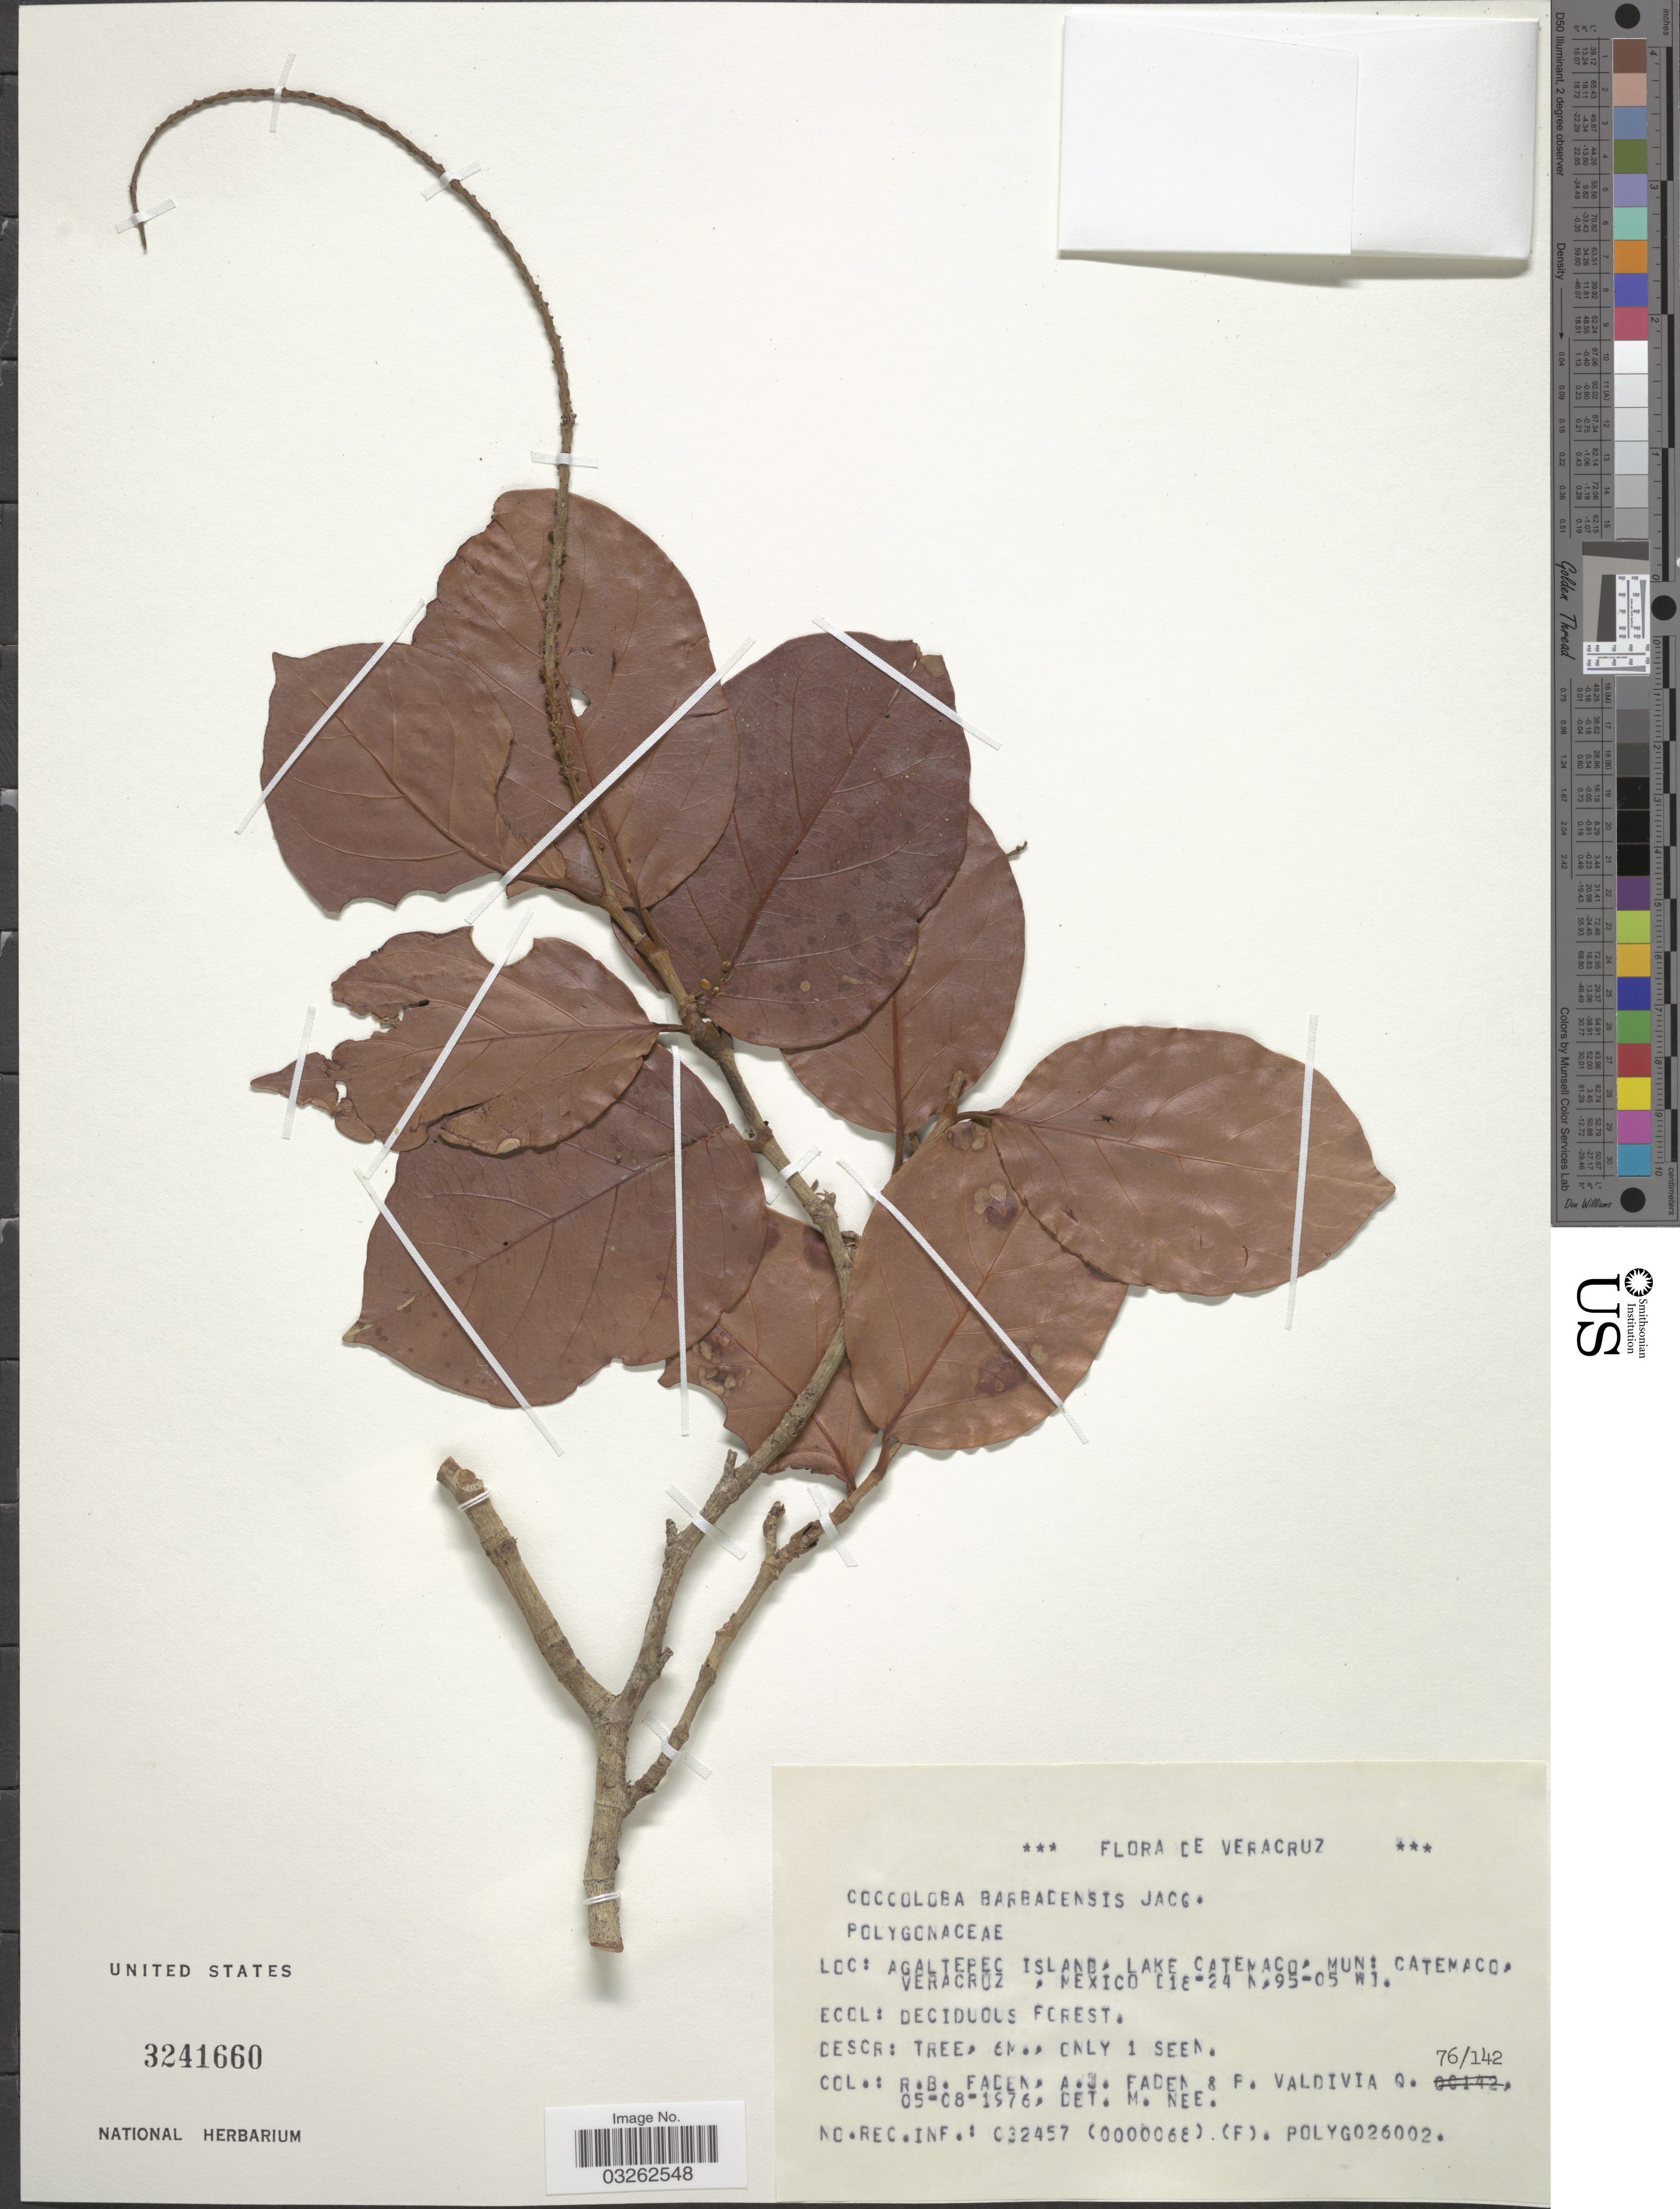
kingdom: Plantae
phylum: Tracheophyta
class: Magnoliopsida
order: Caryophyllales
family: Polygonaceae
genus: Coccoloba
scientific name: Coccoloba barbadensis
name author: Jacq.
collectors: R. B. Faden, A. J. Faden & P. Valdivia Q.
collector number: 76/142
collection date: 1976-08-05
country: Mexico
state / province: Veracruz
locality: Veracruz. Agaltepec Island, Lake Catemaco, Mun: Catemaco, Veracruz.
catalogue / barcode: US 3241660